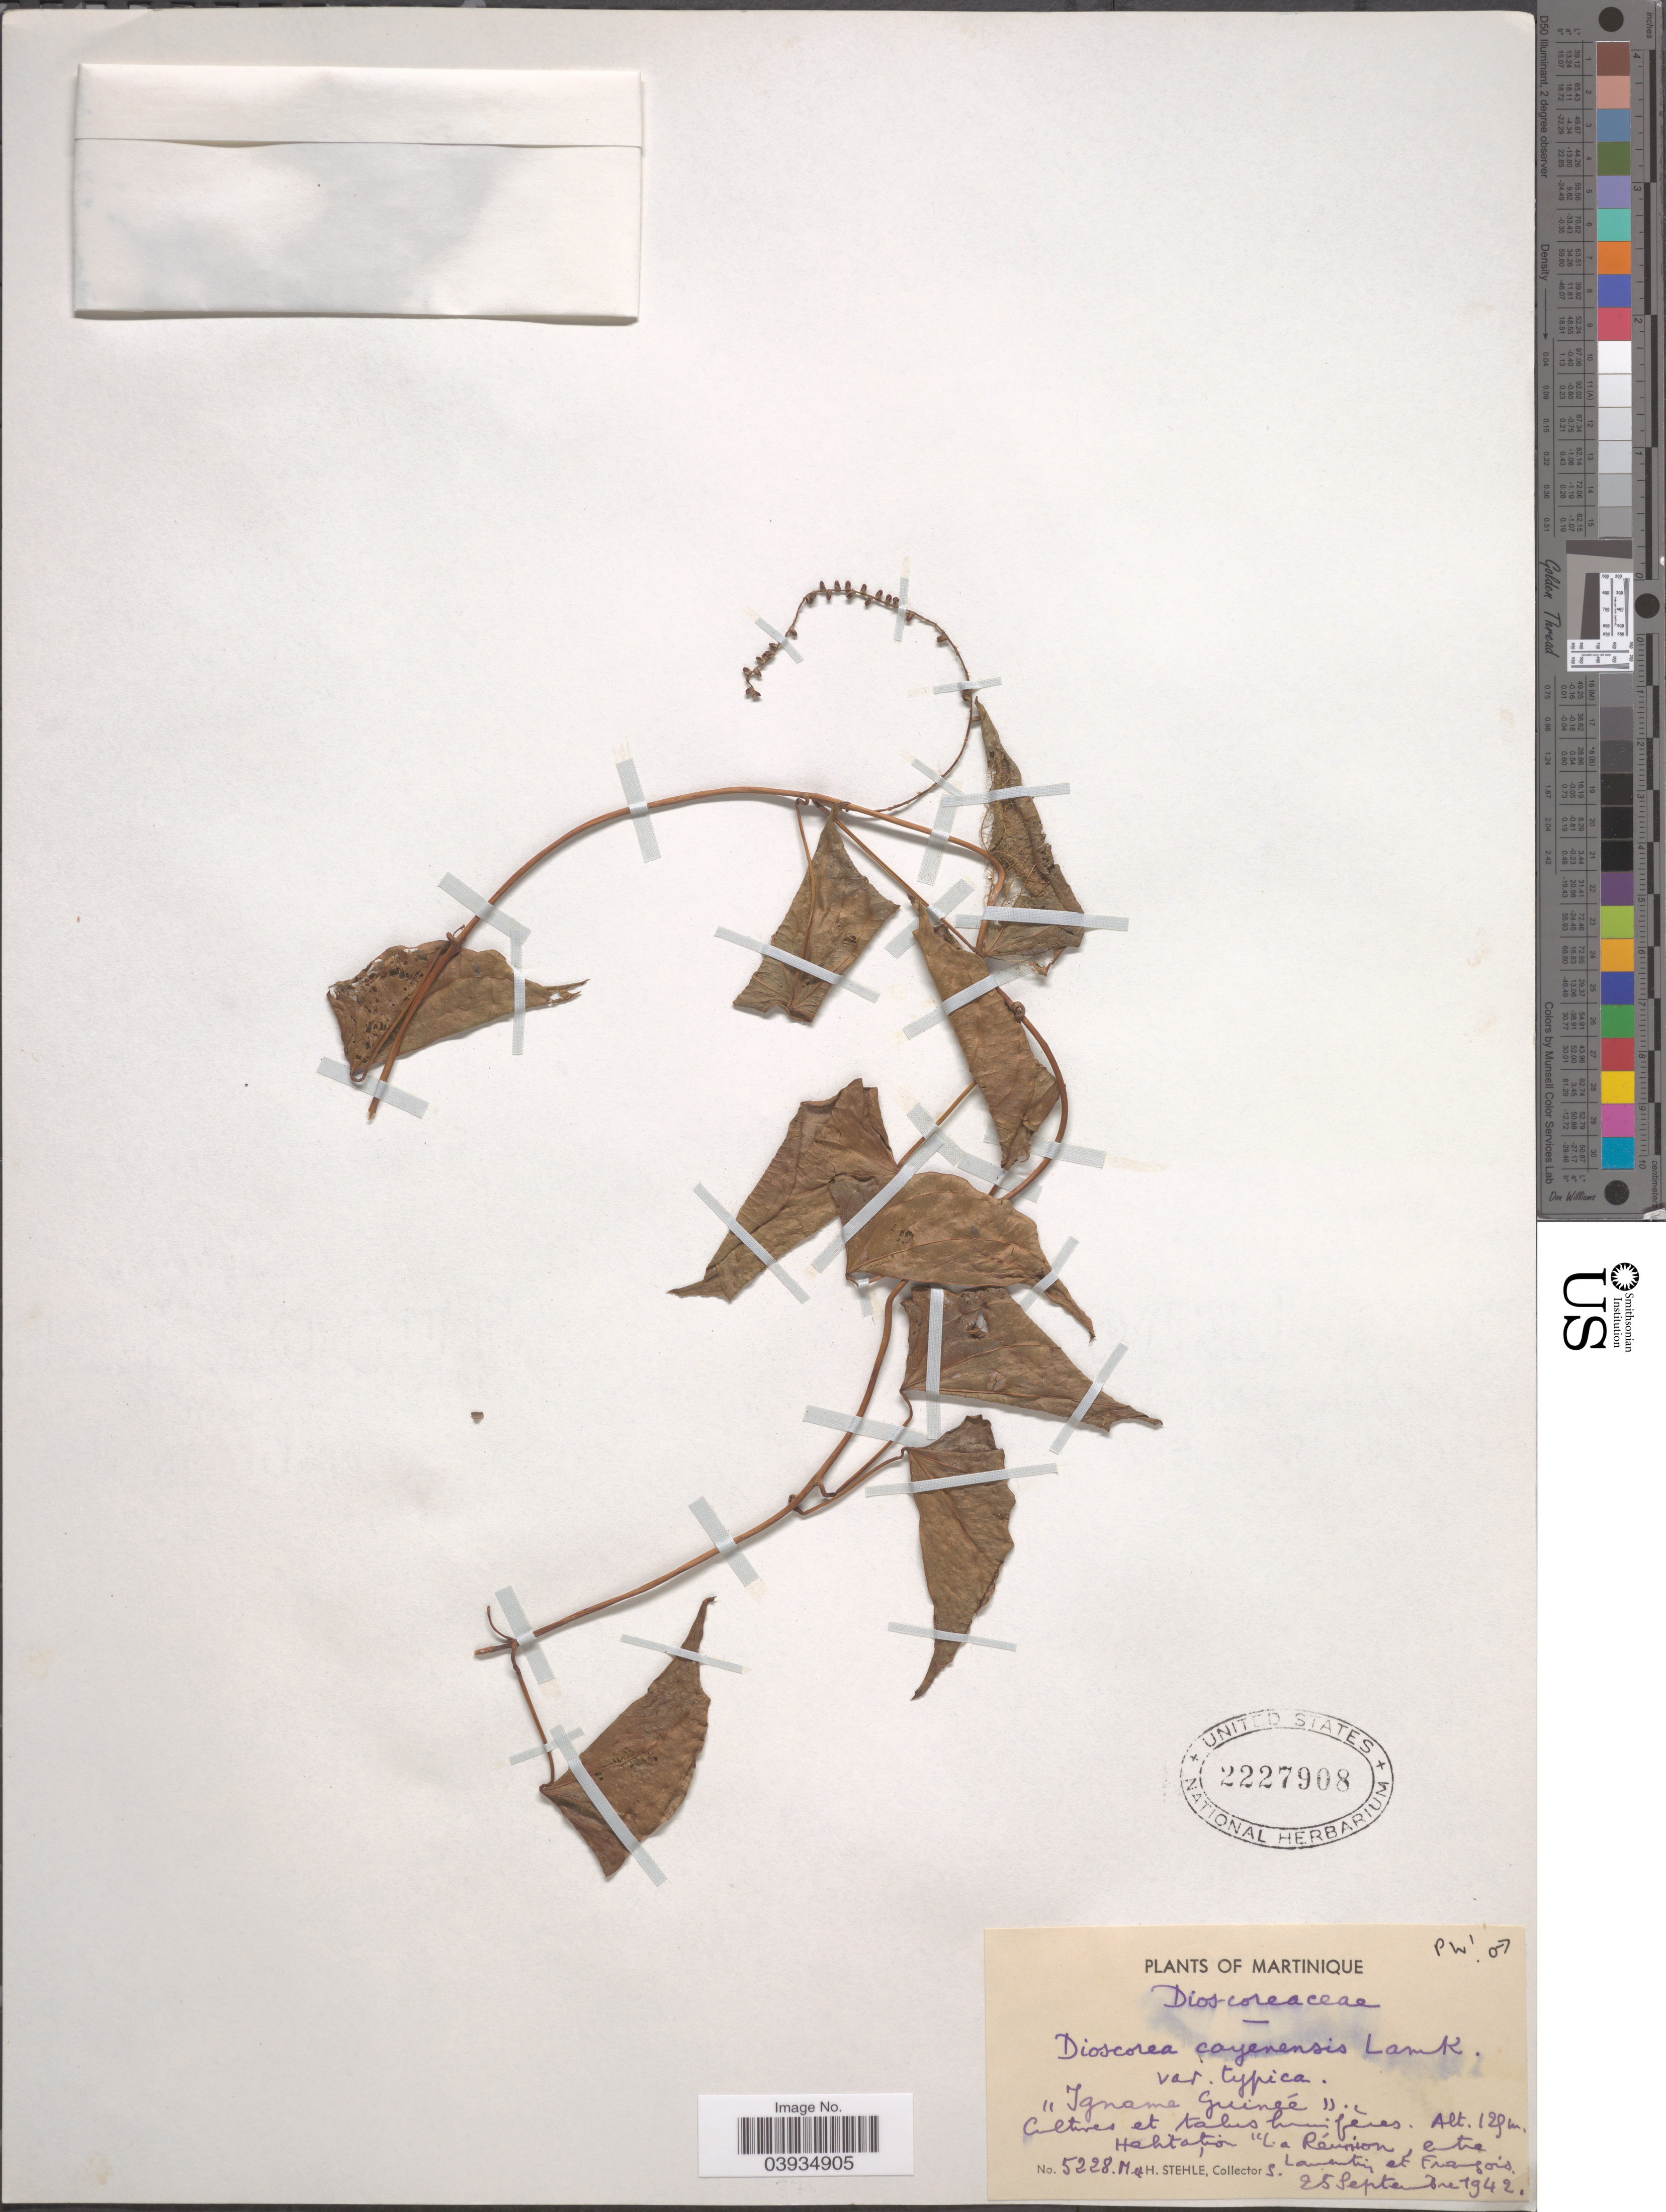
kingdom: Plantae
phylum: Tracheophyta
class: Liliopsida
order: Dioscoreales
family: Dioscoreaceae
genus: Dioscorea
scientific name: Dioscorea cayenensis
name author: Lam.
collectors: M. Stehlé & H. Stehlé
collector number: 5229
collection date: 1942-09-25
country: Martinique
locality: Habitation La Reunion, entre S. Lamentin et Francois.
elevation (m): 129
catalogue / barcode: US 2227908